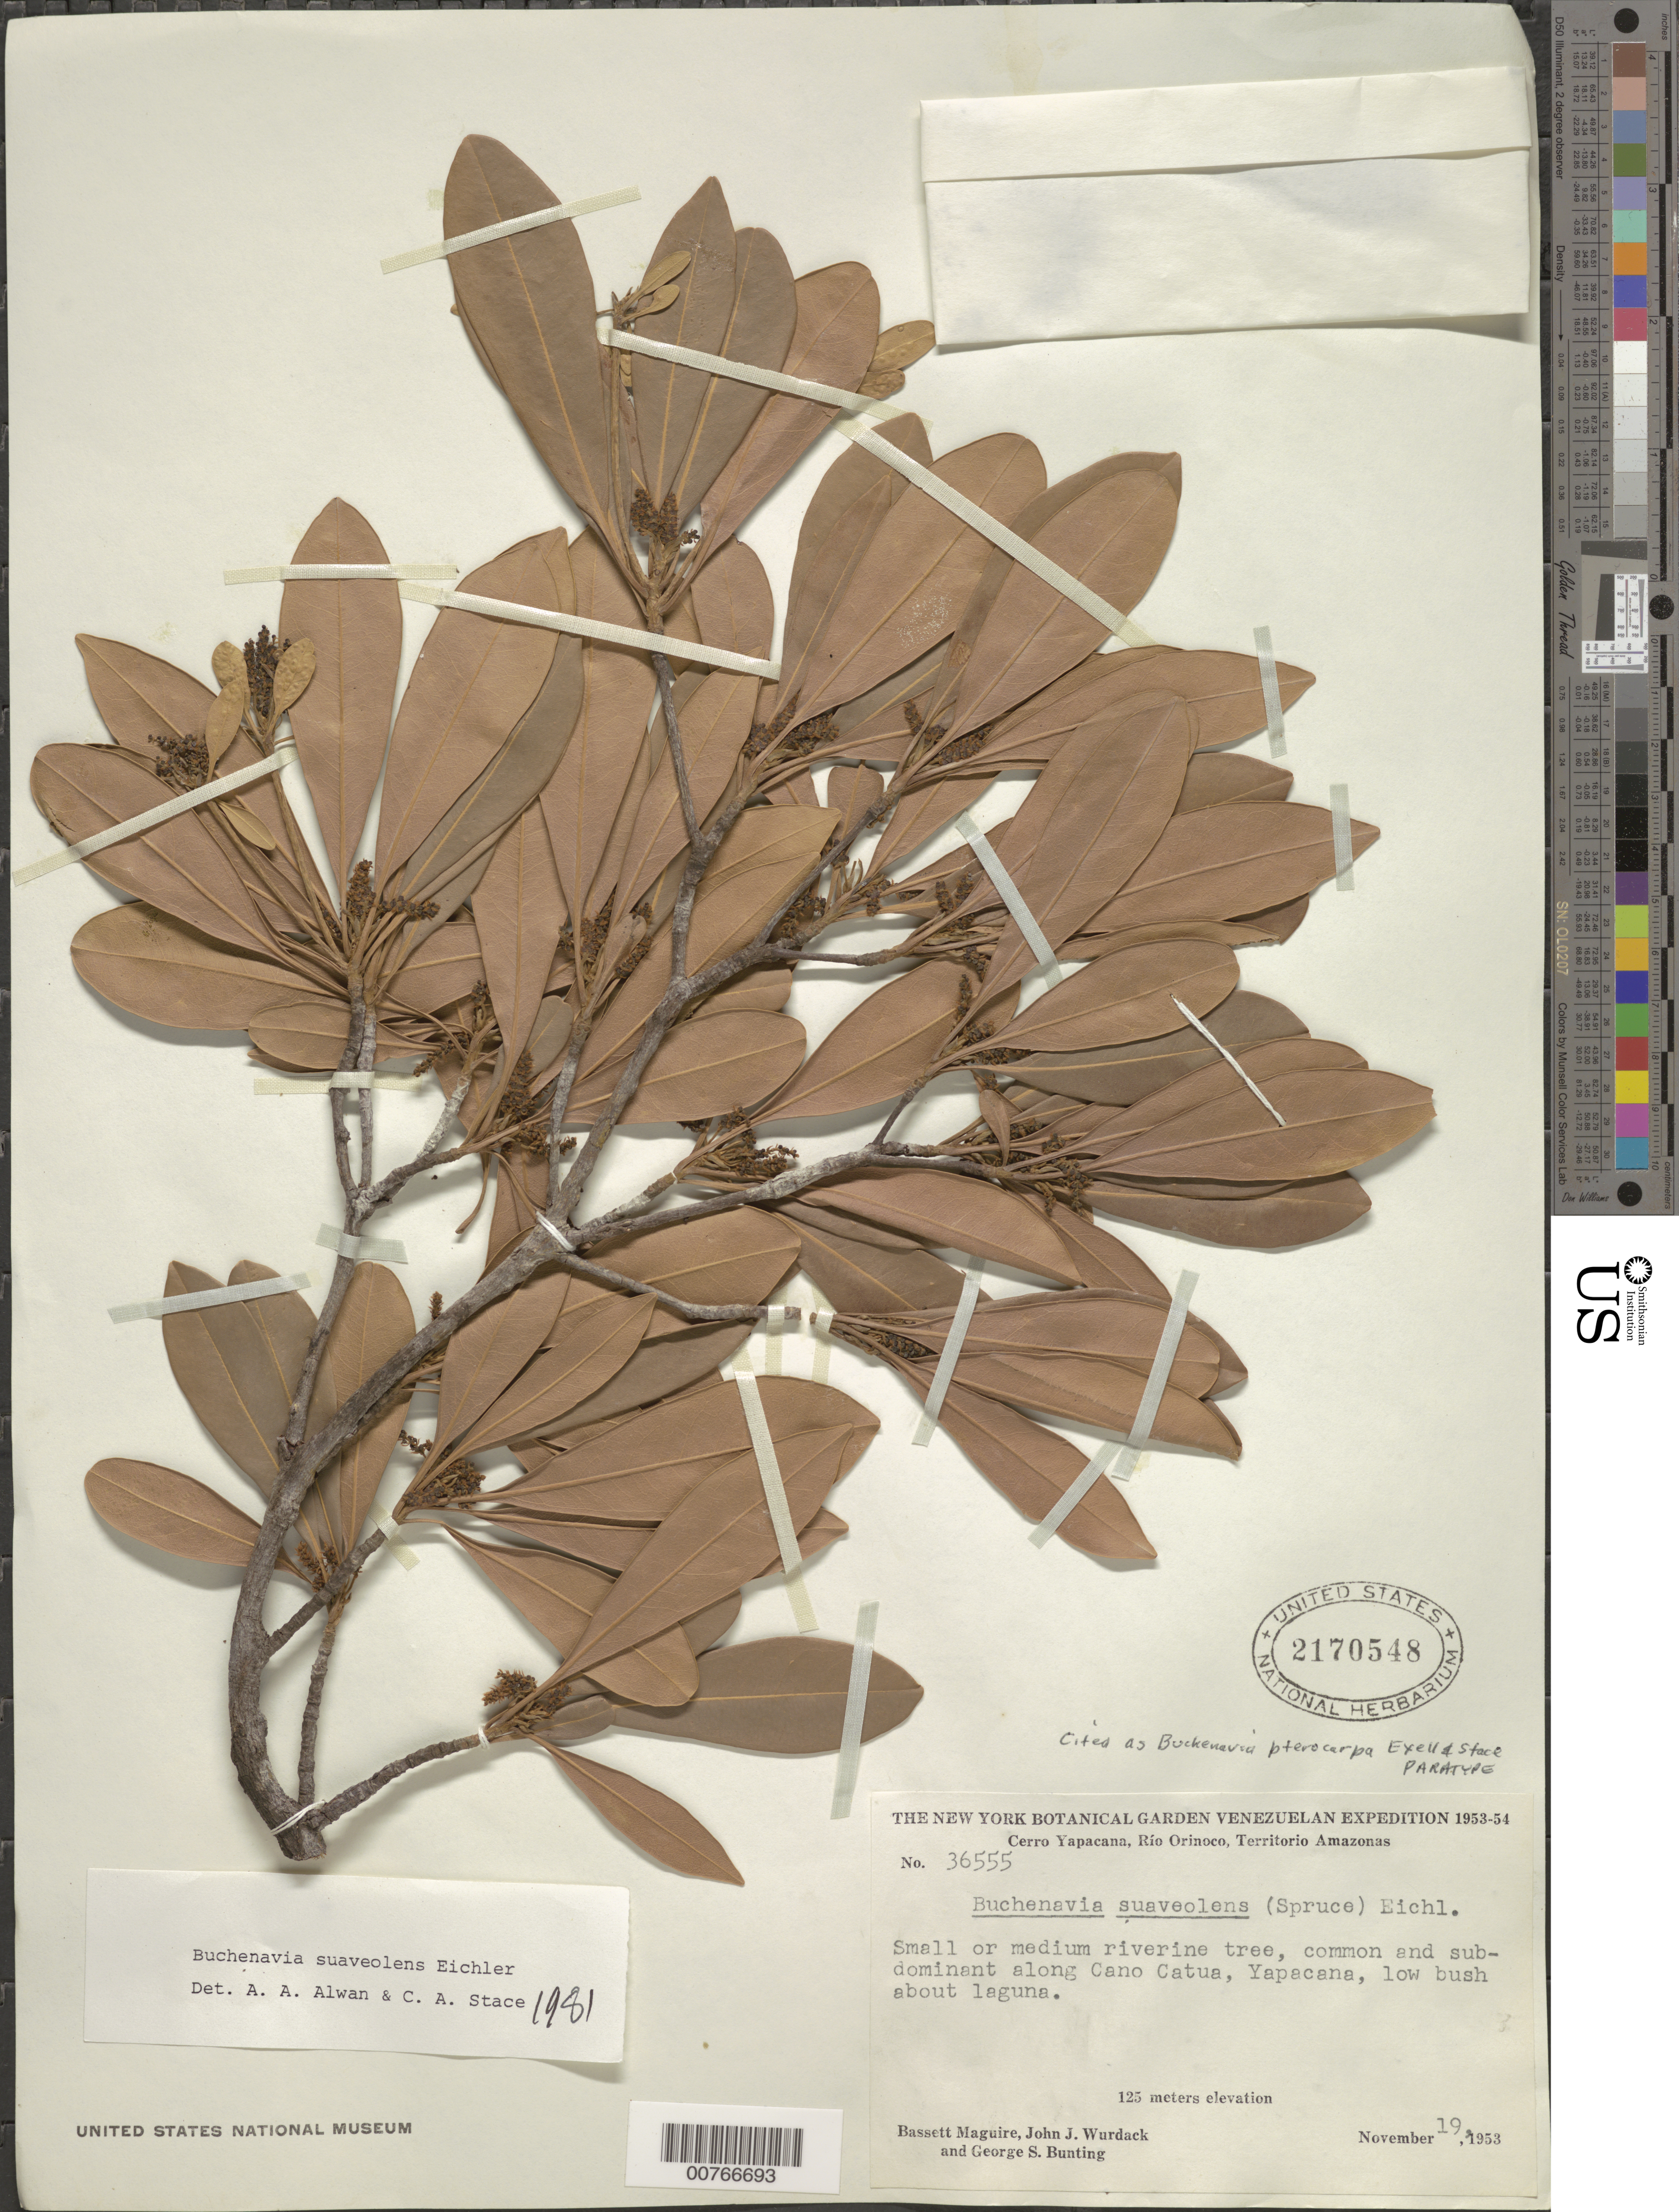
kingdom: Plantae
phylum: Tracheophyta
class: Magnoliopsida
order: Myrtales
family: Combretaceae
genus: Terminalia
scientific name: Terminalia suaveolens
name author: (Eichler) Gere & Boatwr.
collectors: B. Maguire, J. J. Wurdack & G. S. Bunting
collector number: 36555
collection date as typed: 19-Nov-53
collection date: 1953-11-19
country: Venezuela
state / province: Amazonas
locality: Río Orinoco, Caño Catua, Cerro Yapacána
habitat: Caño; low bush about laguna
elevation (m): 125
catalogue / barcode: US 2170548